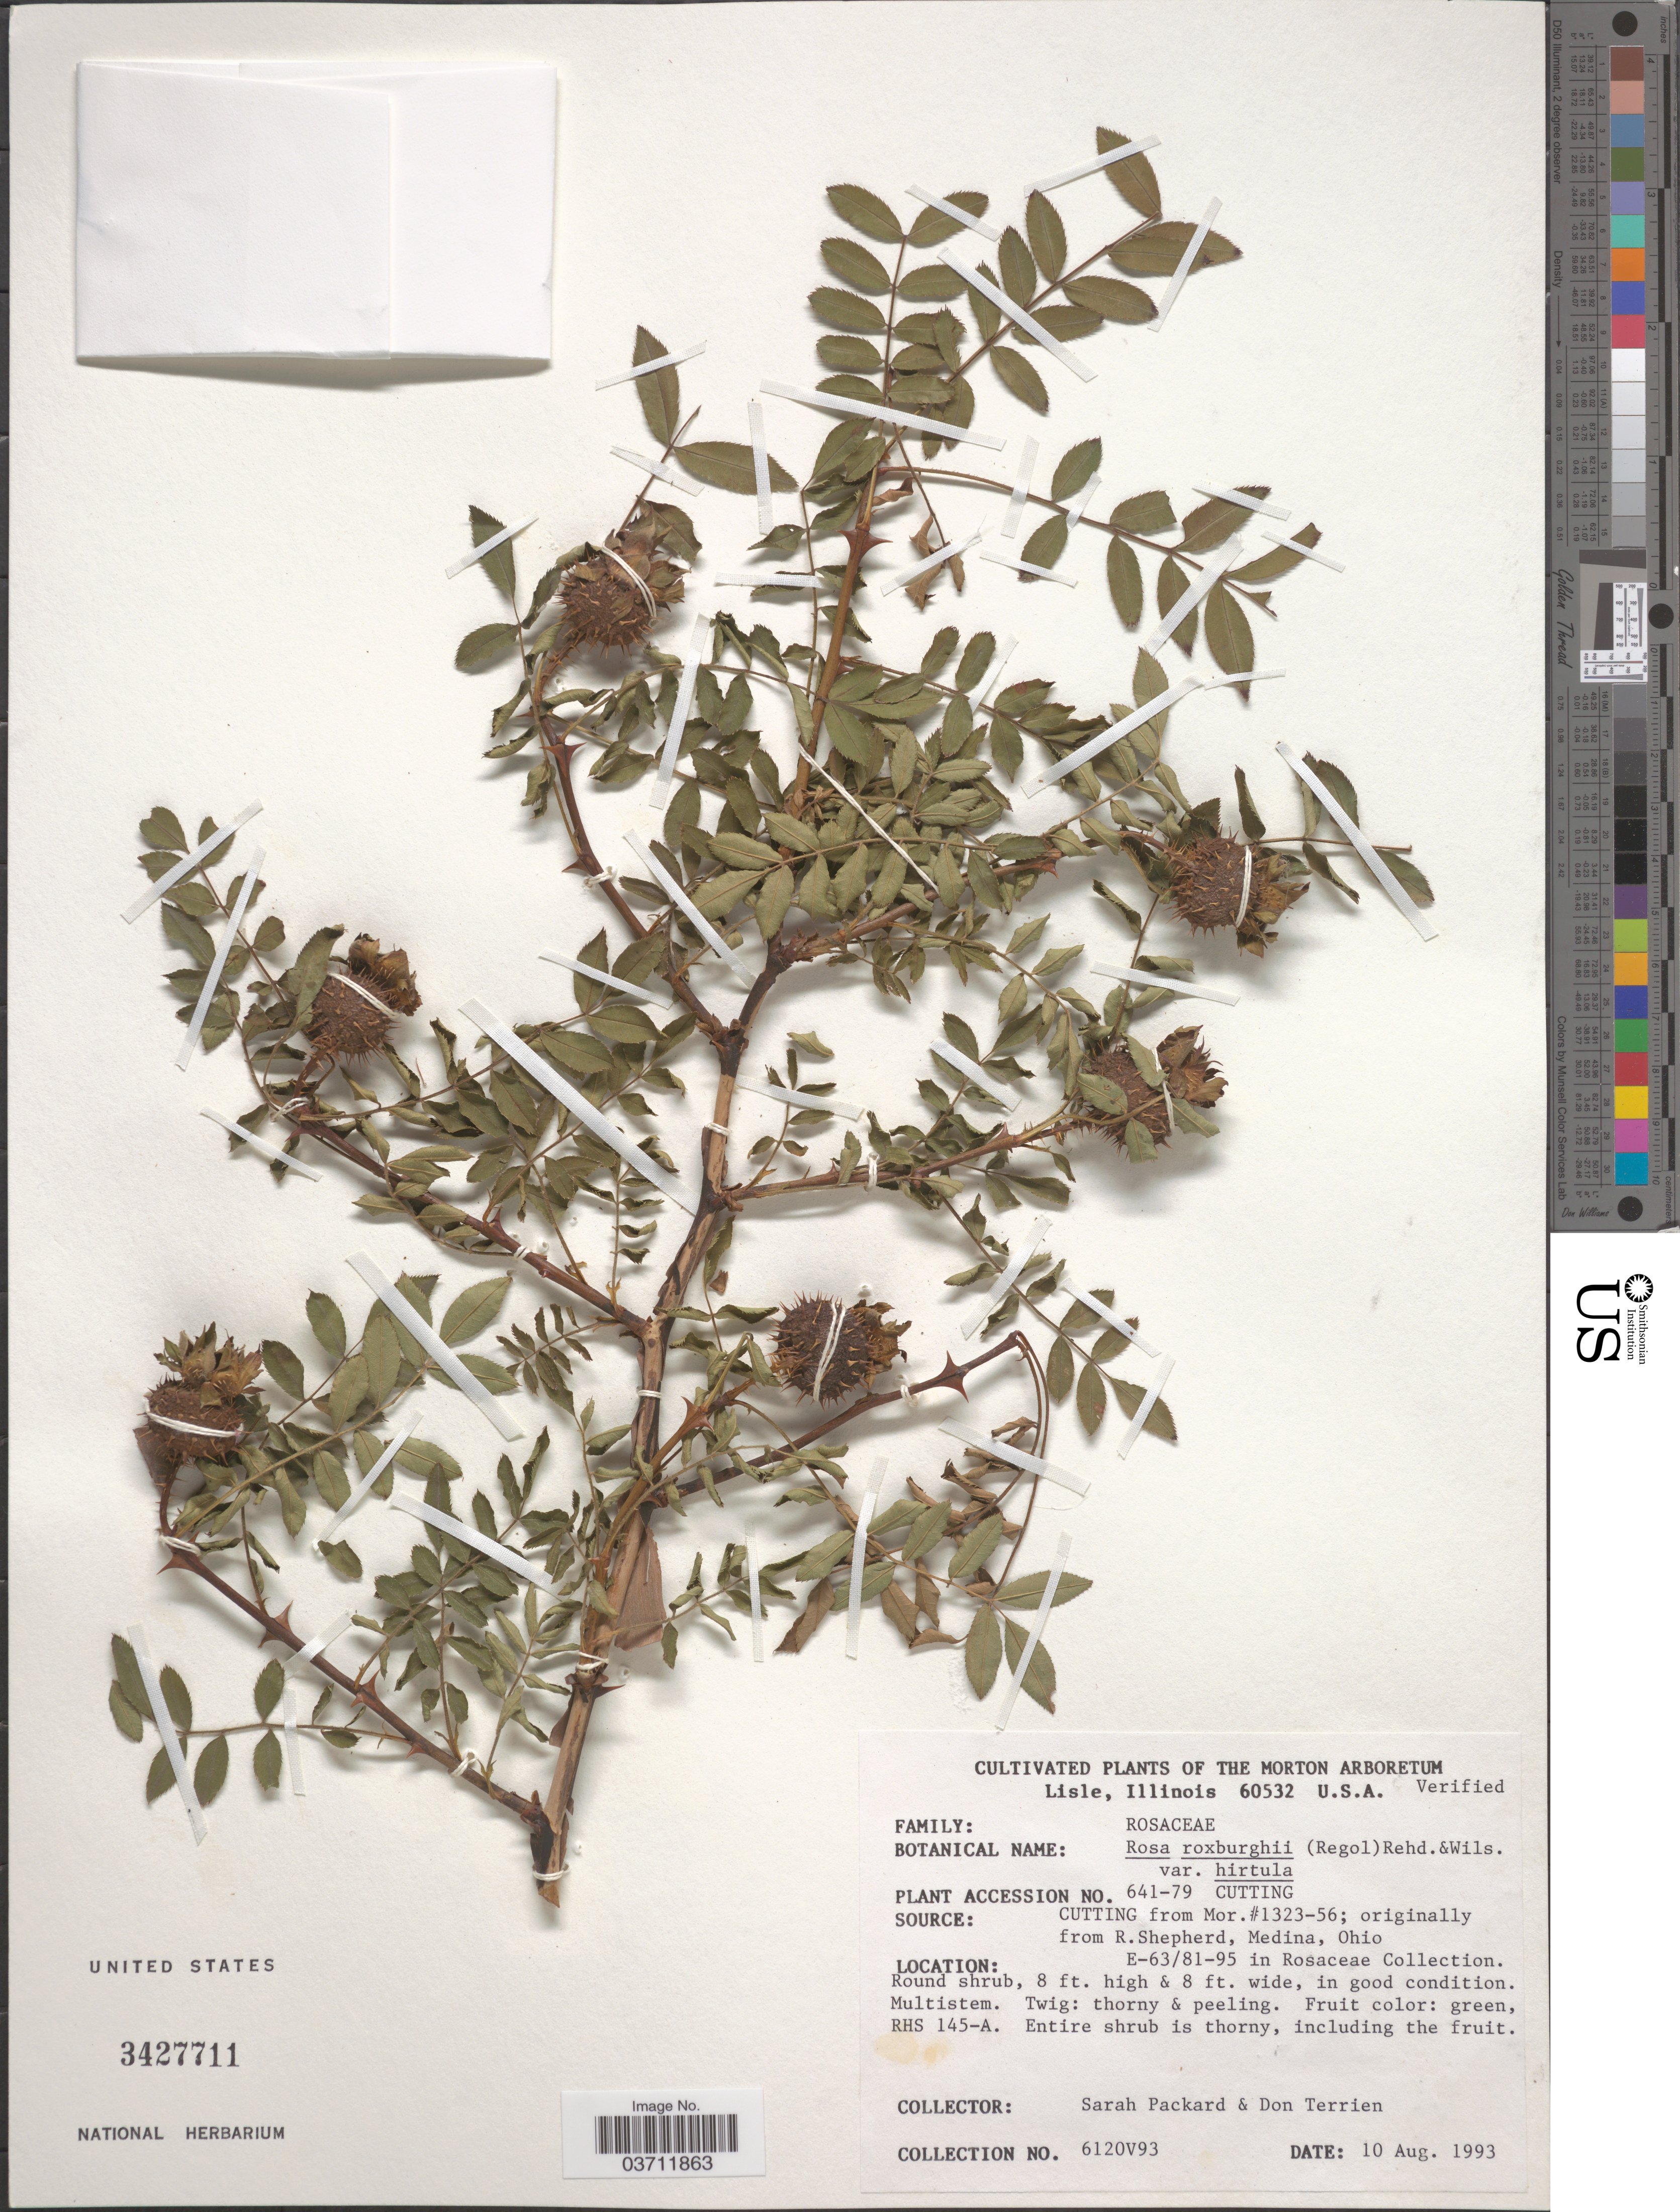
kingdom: Plantae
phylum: Tracheophyta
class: Magnoliopsida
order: Rosales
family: Rosaceae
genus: Rosa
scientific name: Rosa roxburghii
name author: Tratt.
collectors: S. Packard & D. Terrien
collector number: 6120V93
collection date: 1993-08-10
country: United States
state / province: Illinois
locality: Morton Arboretum Lisle, 60532 U.S.A.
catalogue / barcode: US 3427711